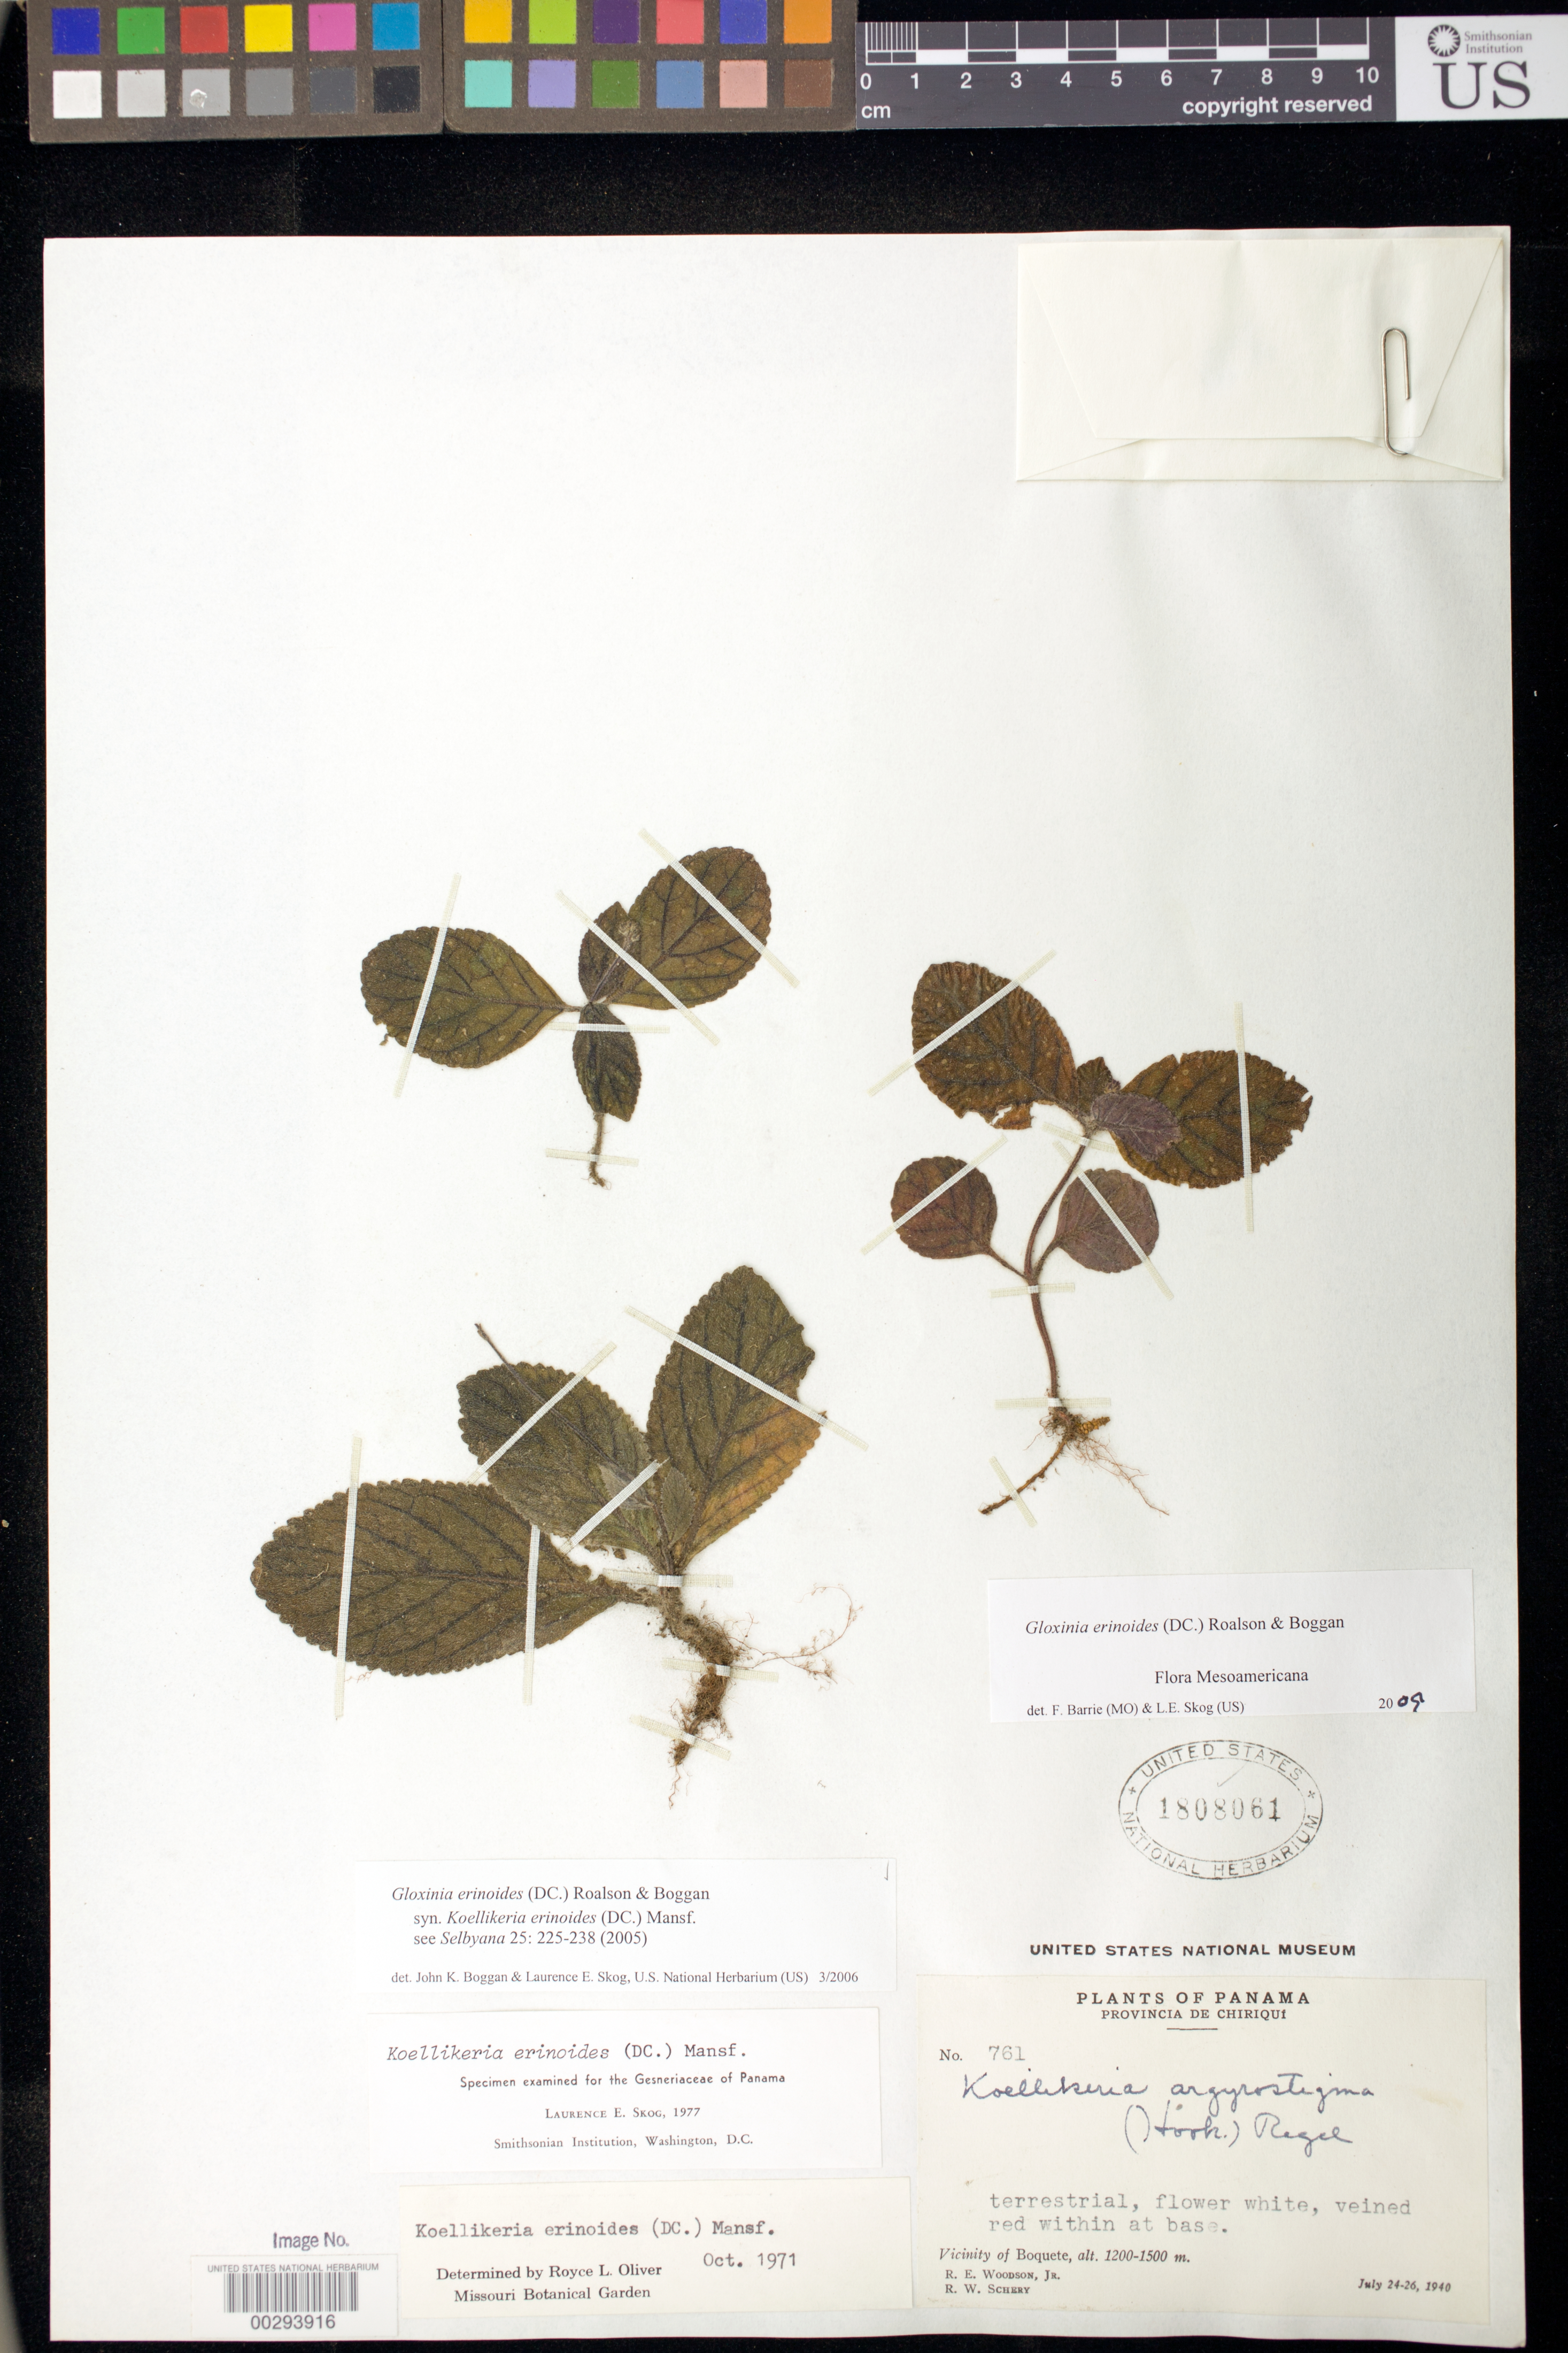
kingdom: Plantae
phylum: Tracheophyta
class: Magnoliopsida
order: Lamiales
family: Gesneriaceae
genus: Gloxinia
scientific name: Gloxinia erinoides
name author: (DC.) Roalson & Boggan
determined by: Boggan, J. K.; Skog, L. E.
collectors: R. E. Woodson & R. W. Schery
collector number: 761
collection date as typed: Jul 1940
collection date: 1940-07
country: Panama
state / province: Chiriquí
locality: Vicinity of Boquete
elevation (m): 1200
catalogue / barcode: US 1808061